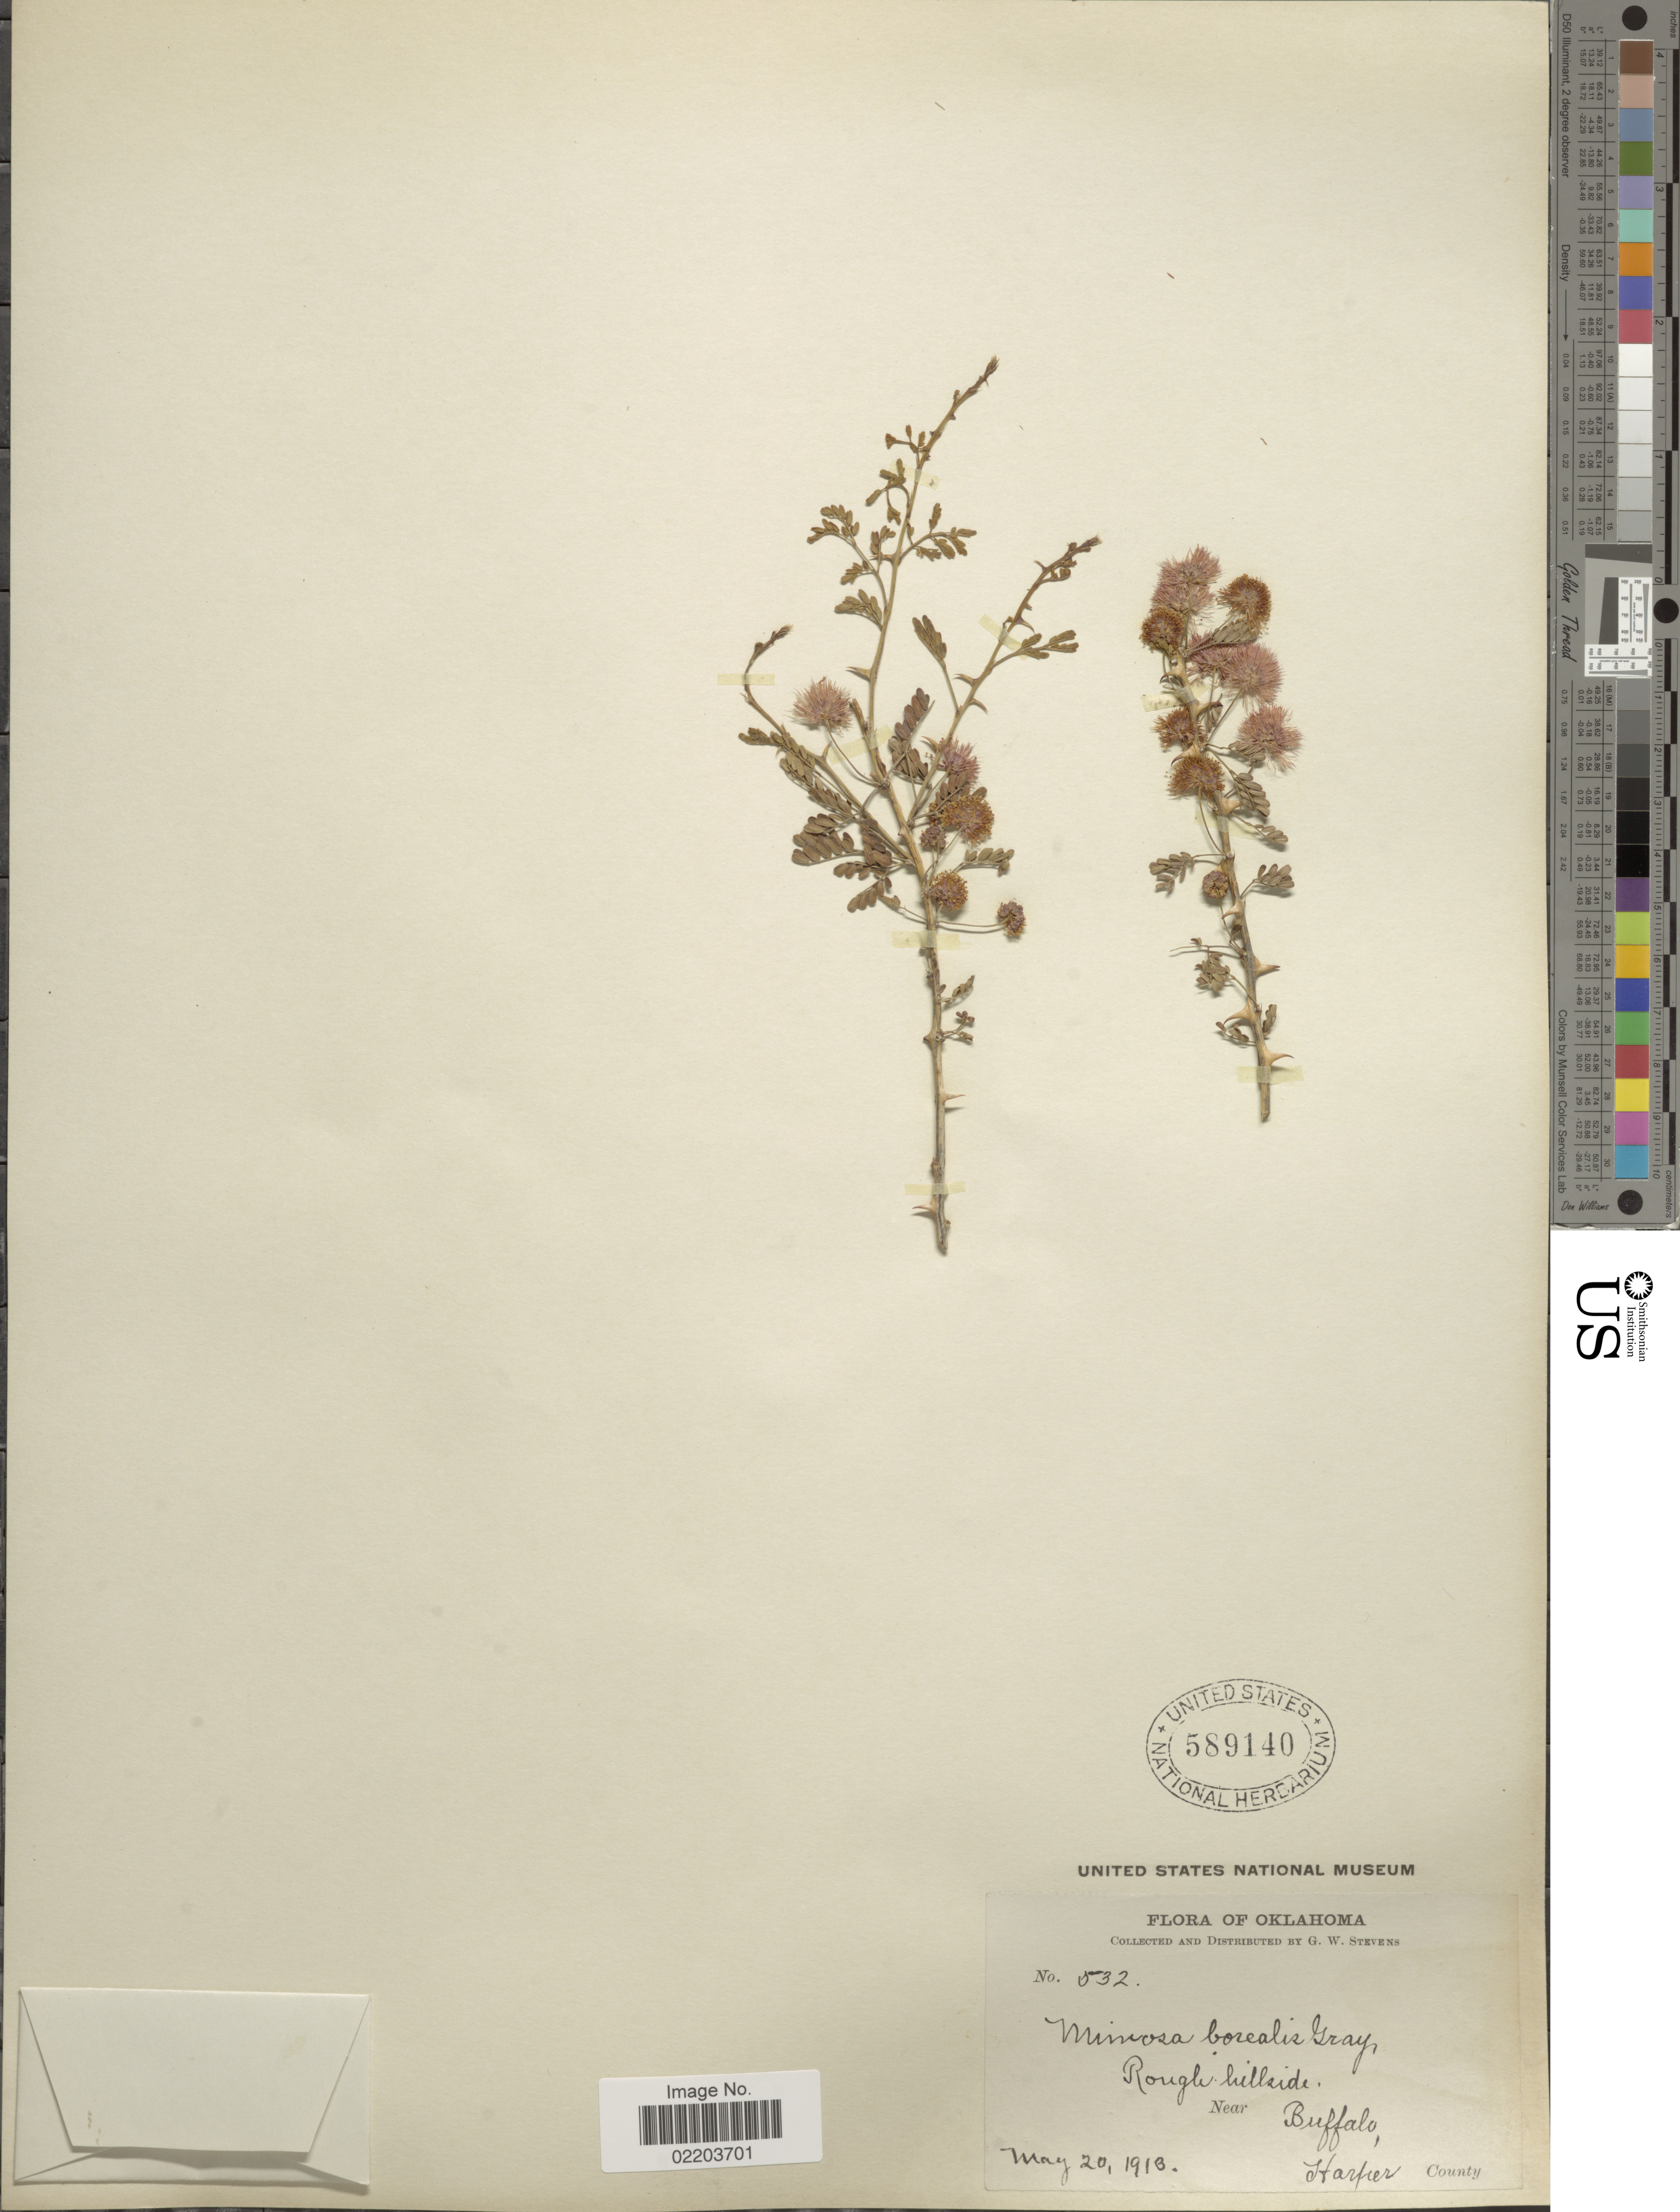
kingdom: Plantae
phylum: Tracheophyta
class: Magnoliopsida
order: Fabales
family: Fabaceae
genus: Mimosa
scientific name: Mimosa borealis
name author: A. Gray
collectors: G. W. Stevens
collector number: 532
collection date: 1913-05-20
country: United States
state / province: Oklahoma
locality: Rough hillside, Near Buffalo, Harper County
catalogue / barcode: US 589140